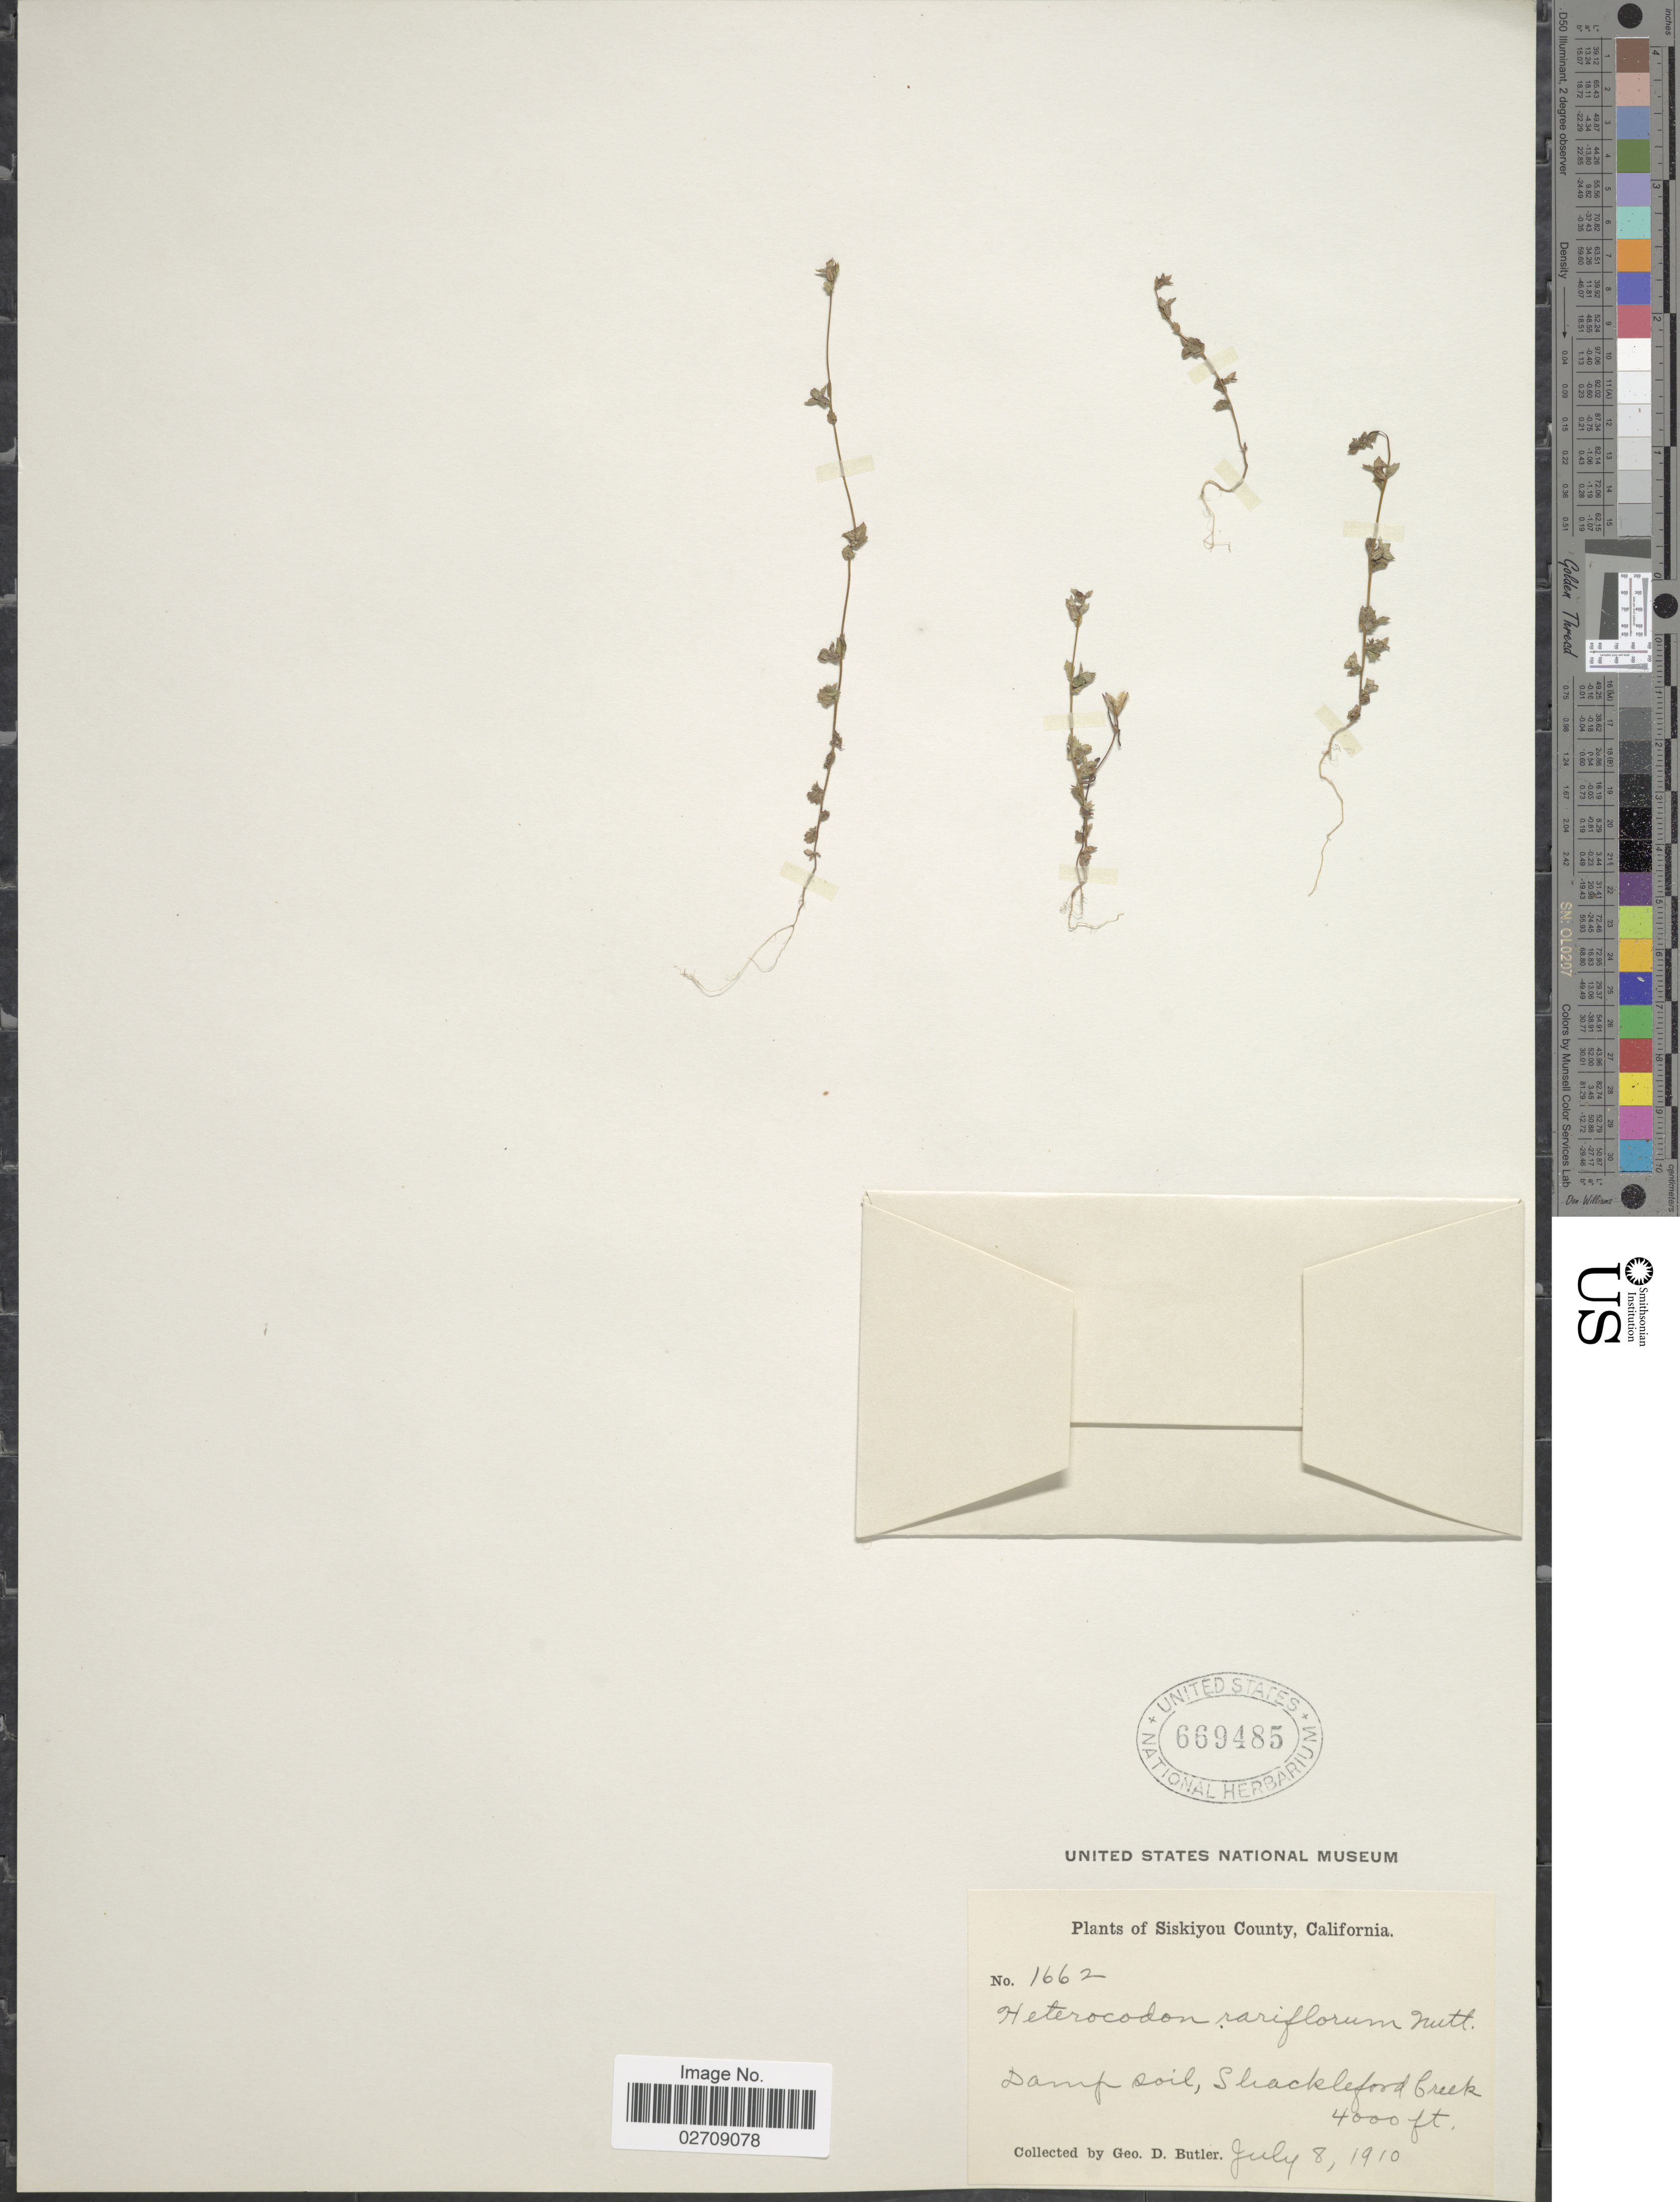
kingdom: Plantae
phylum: Tracheophyta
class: Magnoliopsida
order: Asterales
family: Campanulaceae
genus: Heterocodon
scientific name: Heterocodon rariflorum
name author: Nutt.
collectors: G. D. Butler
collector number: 1662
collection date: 1910-07-08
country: United States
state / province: California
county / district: Siskiyou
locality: Siskiyou County. Shackleford Creek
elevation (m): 1219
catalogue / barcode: US 669485